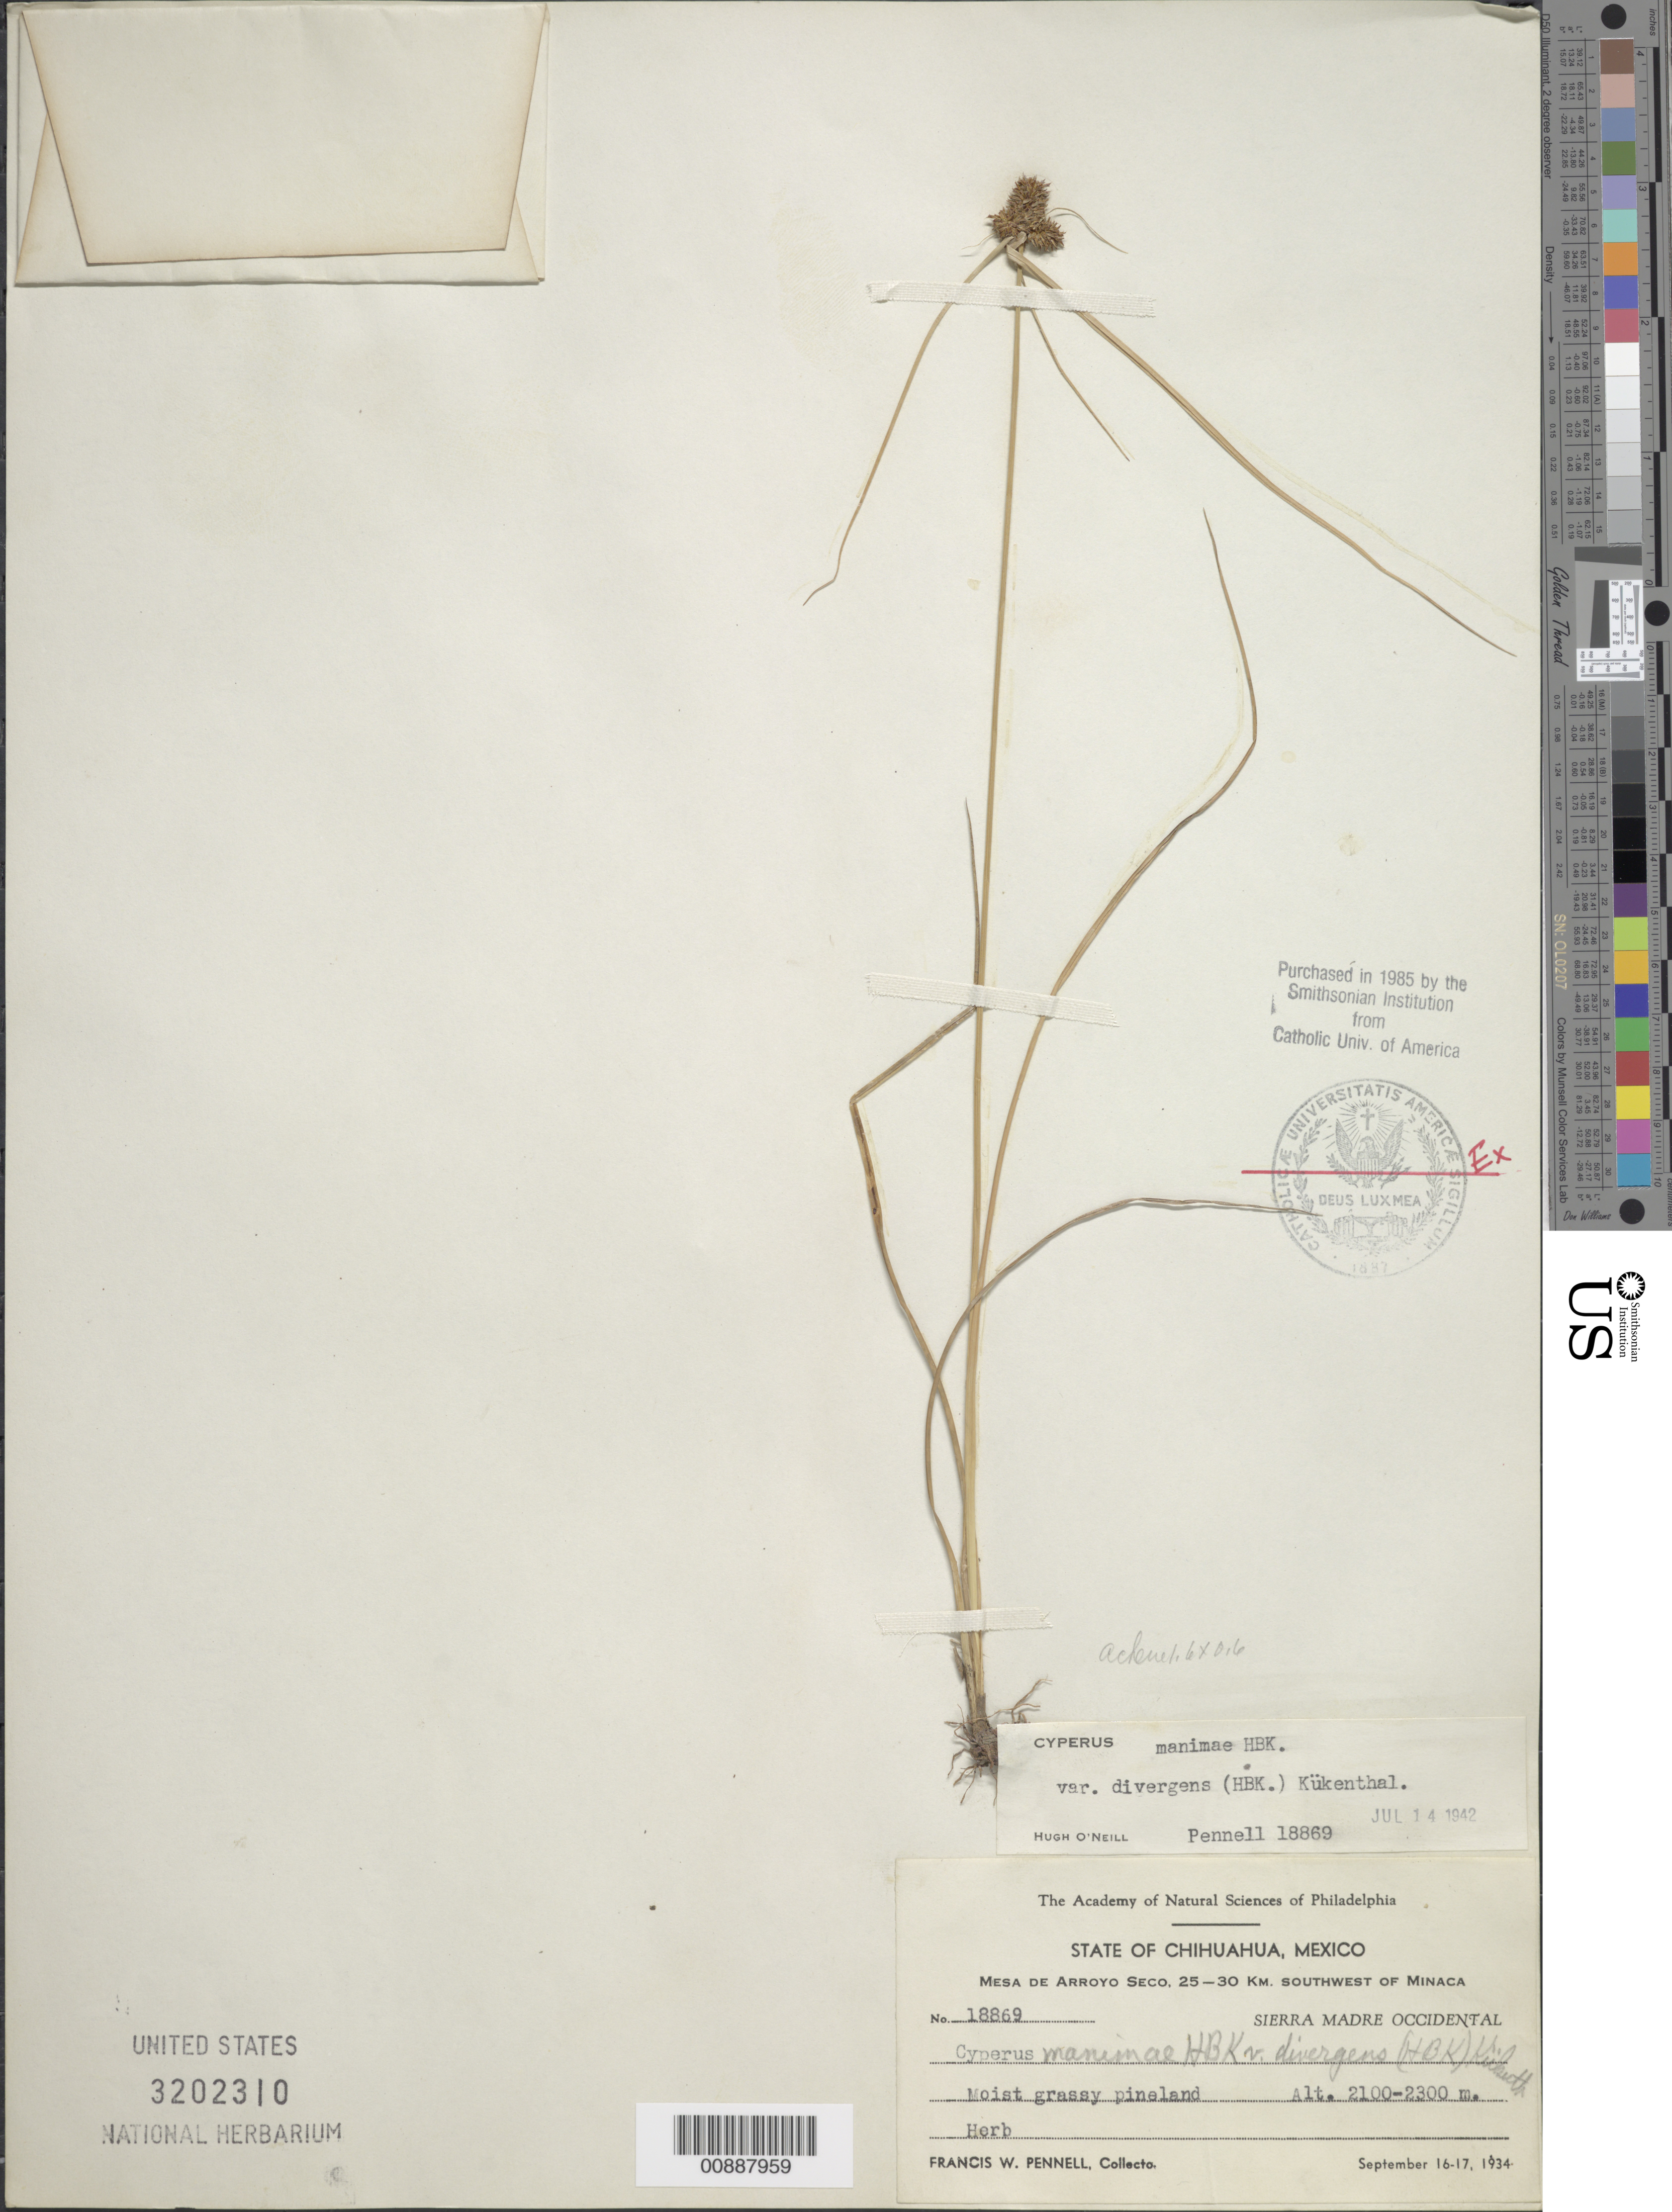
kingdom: Plantae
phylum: Tracheophyta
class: Liliopsida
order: Poales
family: Cyperaceae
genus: Cyperus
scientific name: Cyperus manimae var. divergens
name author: (Kunth) Kük.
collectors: F. W. Pennell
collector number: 18869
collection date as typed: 16 Sep 1934 to 17 Sep 1934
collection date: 1934-09-16/1934-09-17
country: Mexico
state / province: Chihuahua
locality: Mesa de Arroyo Seco, 25-30 km. southwest of Miñaca. Sierra Madre Occidental, Chihuahua.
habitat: Moist grassy pineland.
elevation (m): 2300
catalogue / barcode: US 3202310